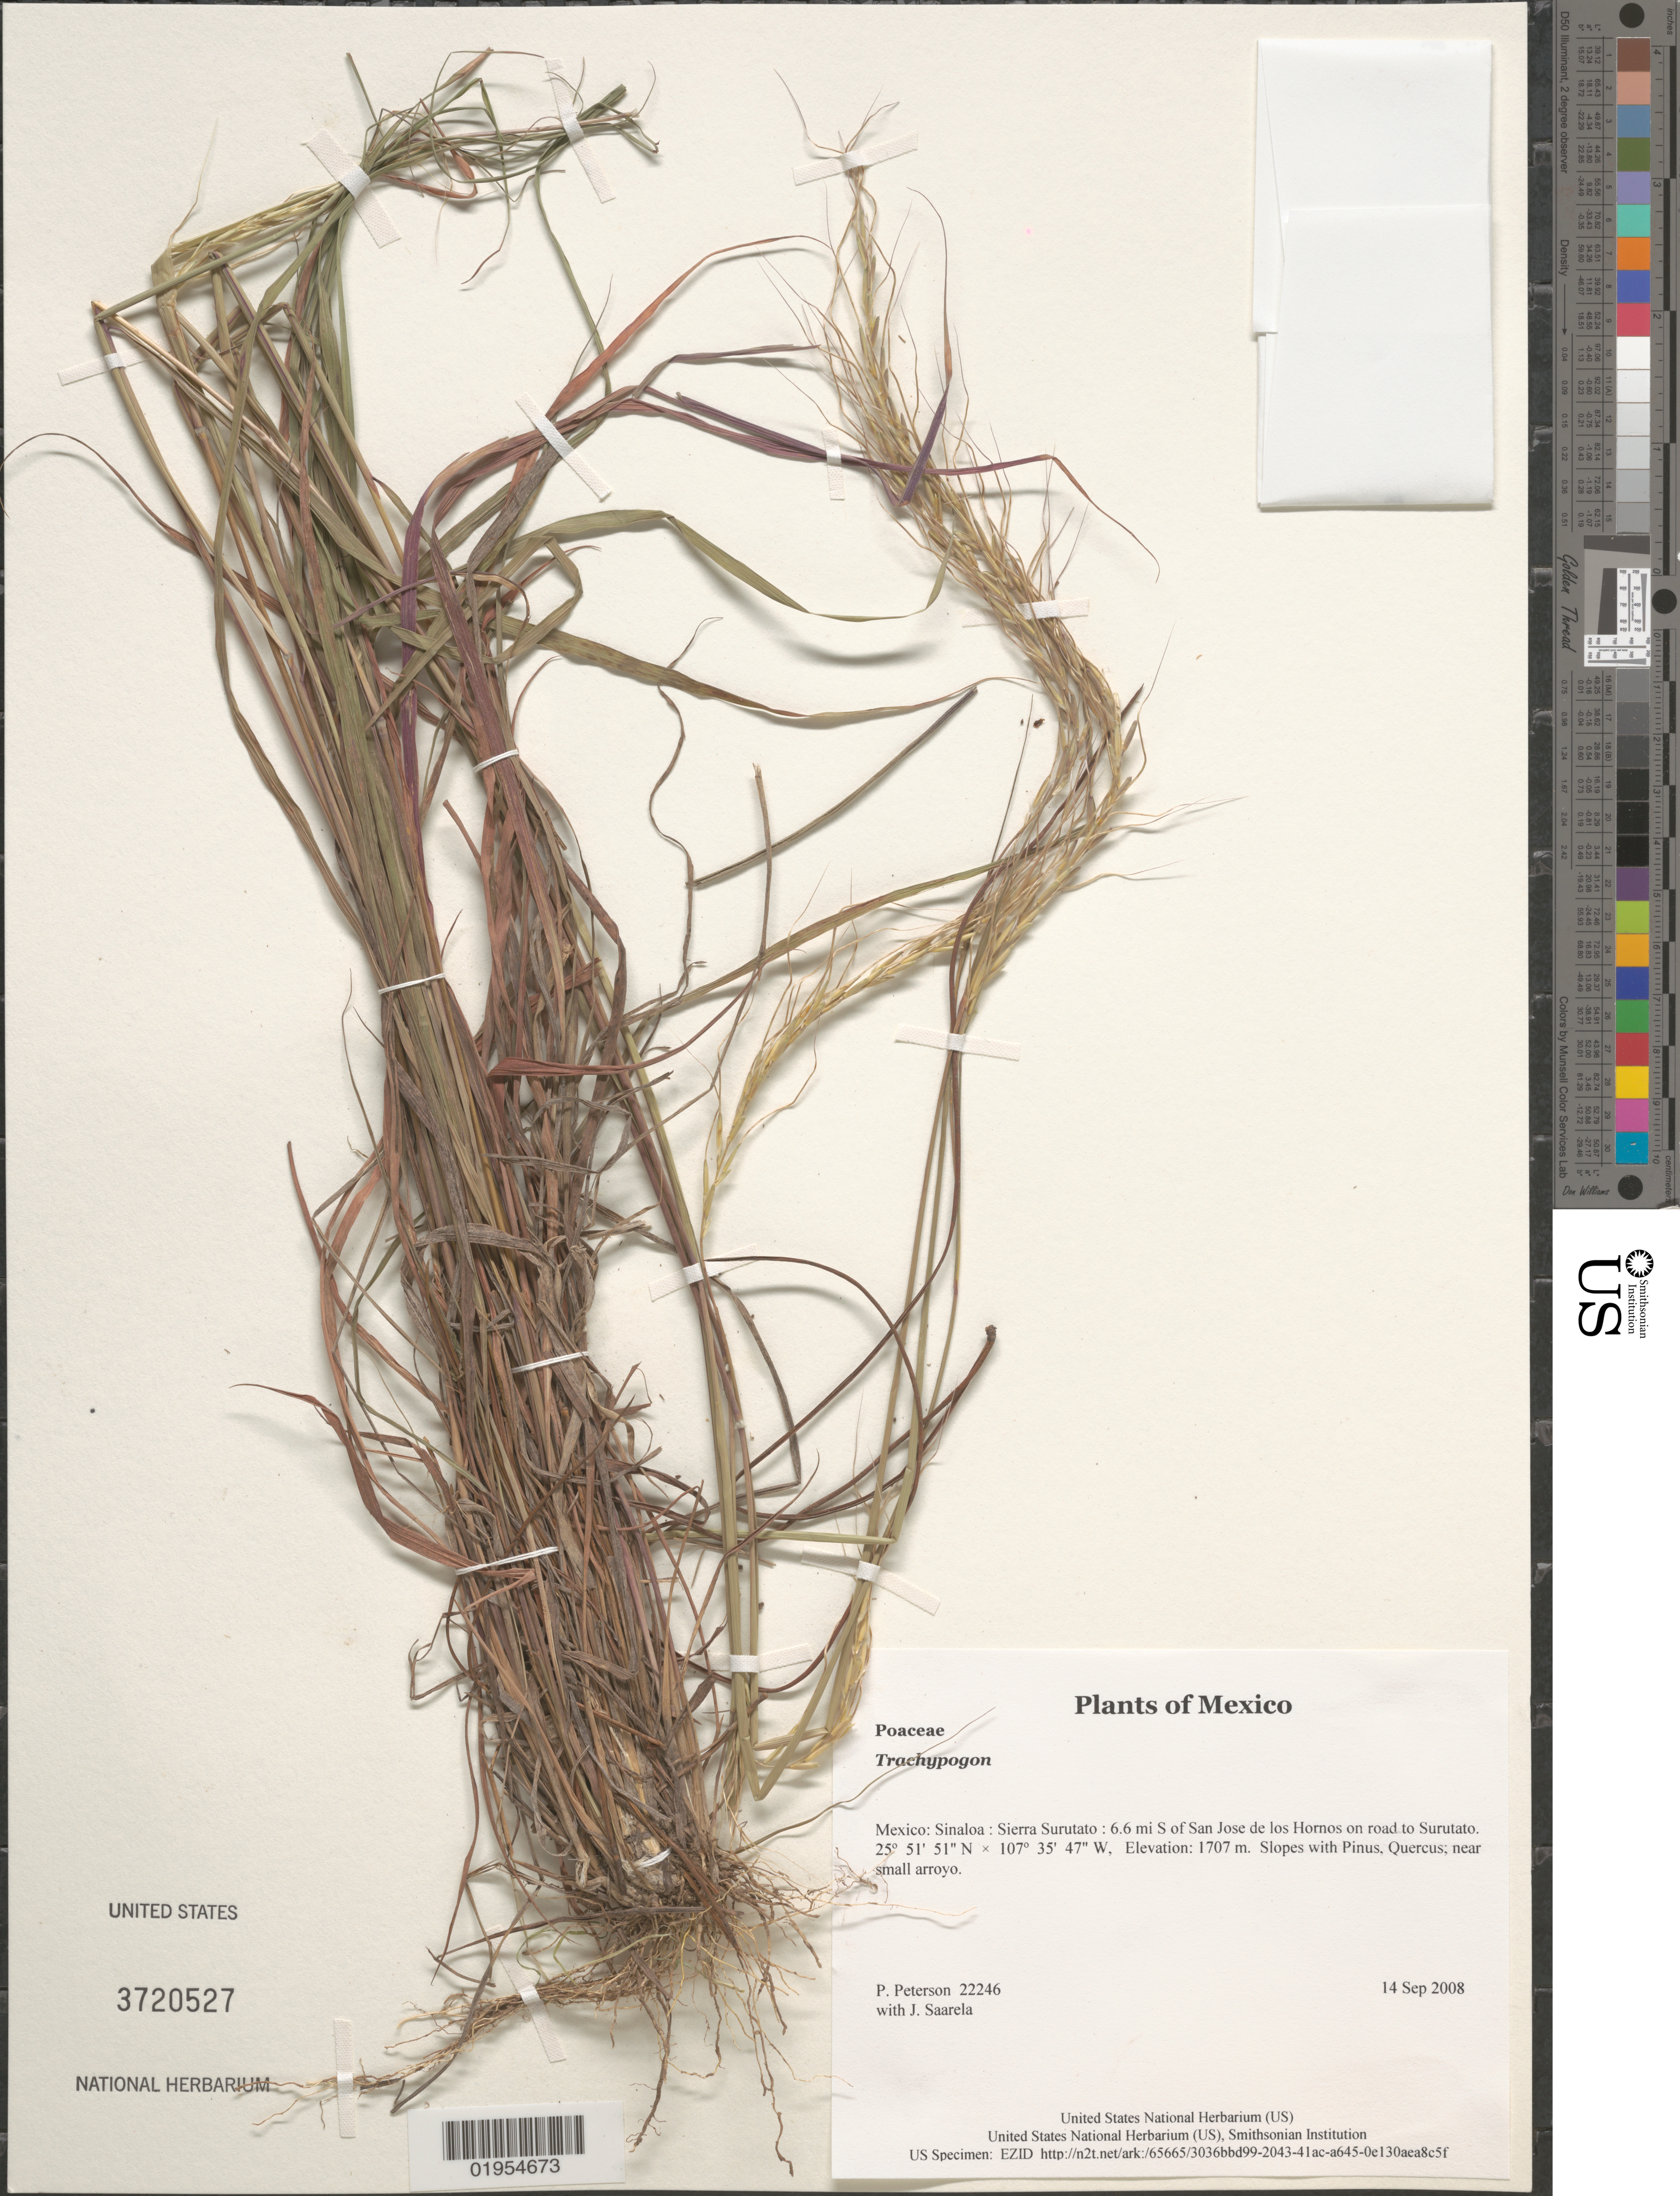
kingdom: Plantae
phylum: Tracheophyta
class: Liliopsida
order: Poales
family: Poaceae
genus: Trachypogon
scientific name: Trachypogon sp.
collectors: P. M. Peterson & J. Saarela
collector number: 22246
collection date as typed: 14 Sep 2008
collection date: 2008-09-14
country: Mexico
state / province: Sinaloa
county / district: Sierra Surutato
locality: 6.6 mi S of San Jose de los Hornos on road to Surutato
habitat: Slopes with Pinus, Quercus; near small arroyo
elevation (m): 1707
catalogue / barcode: US 3720527